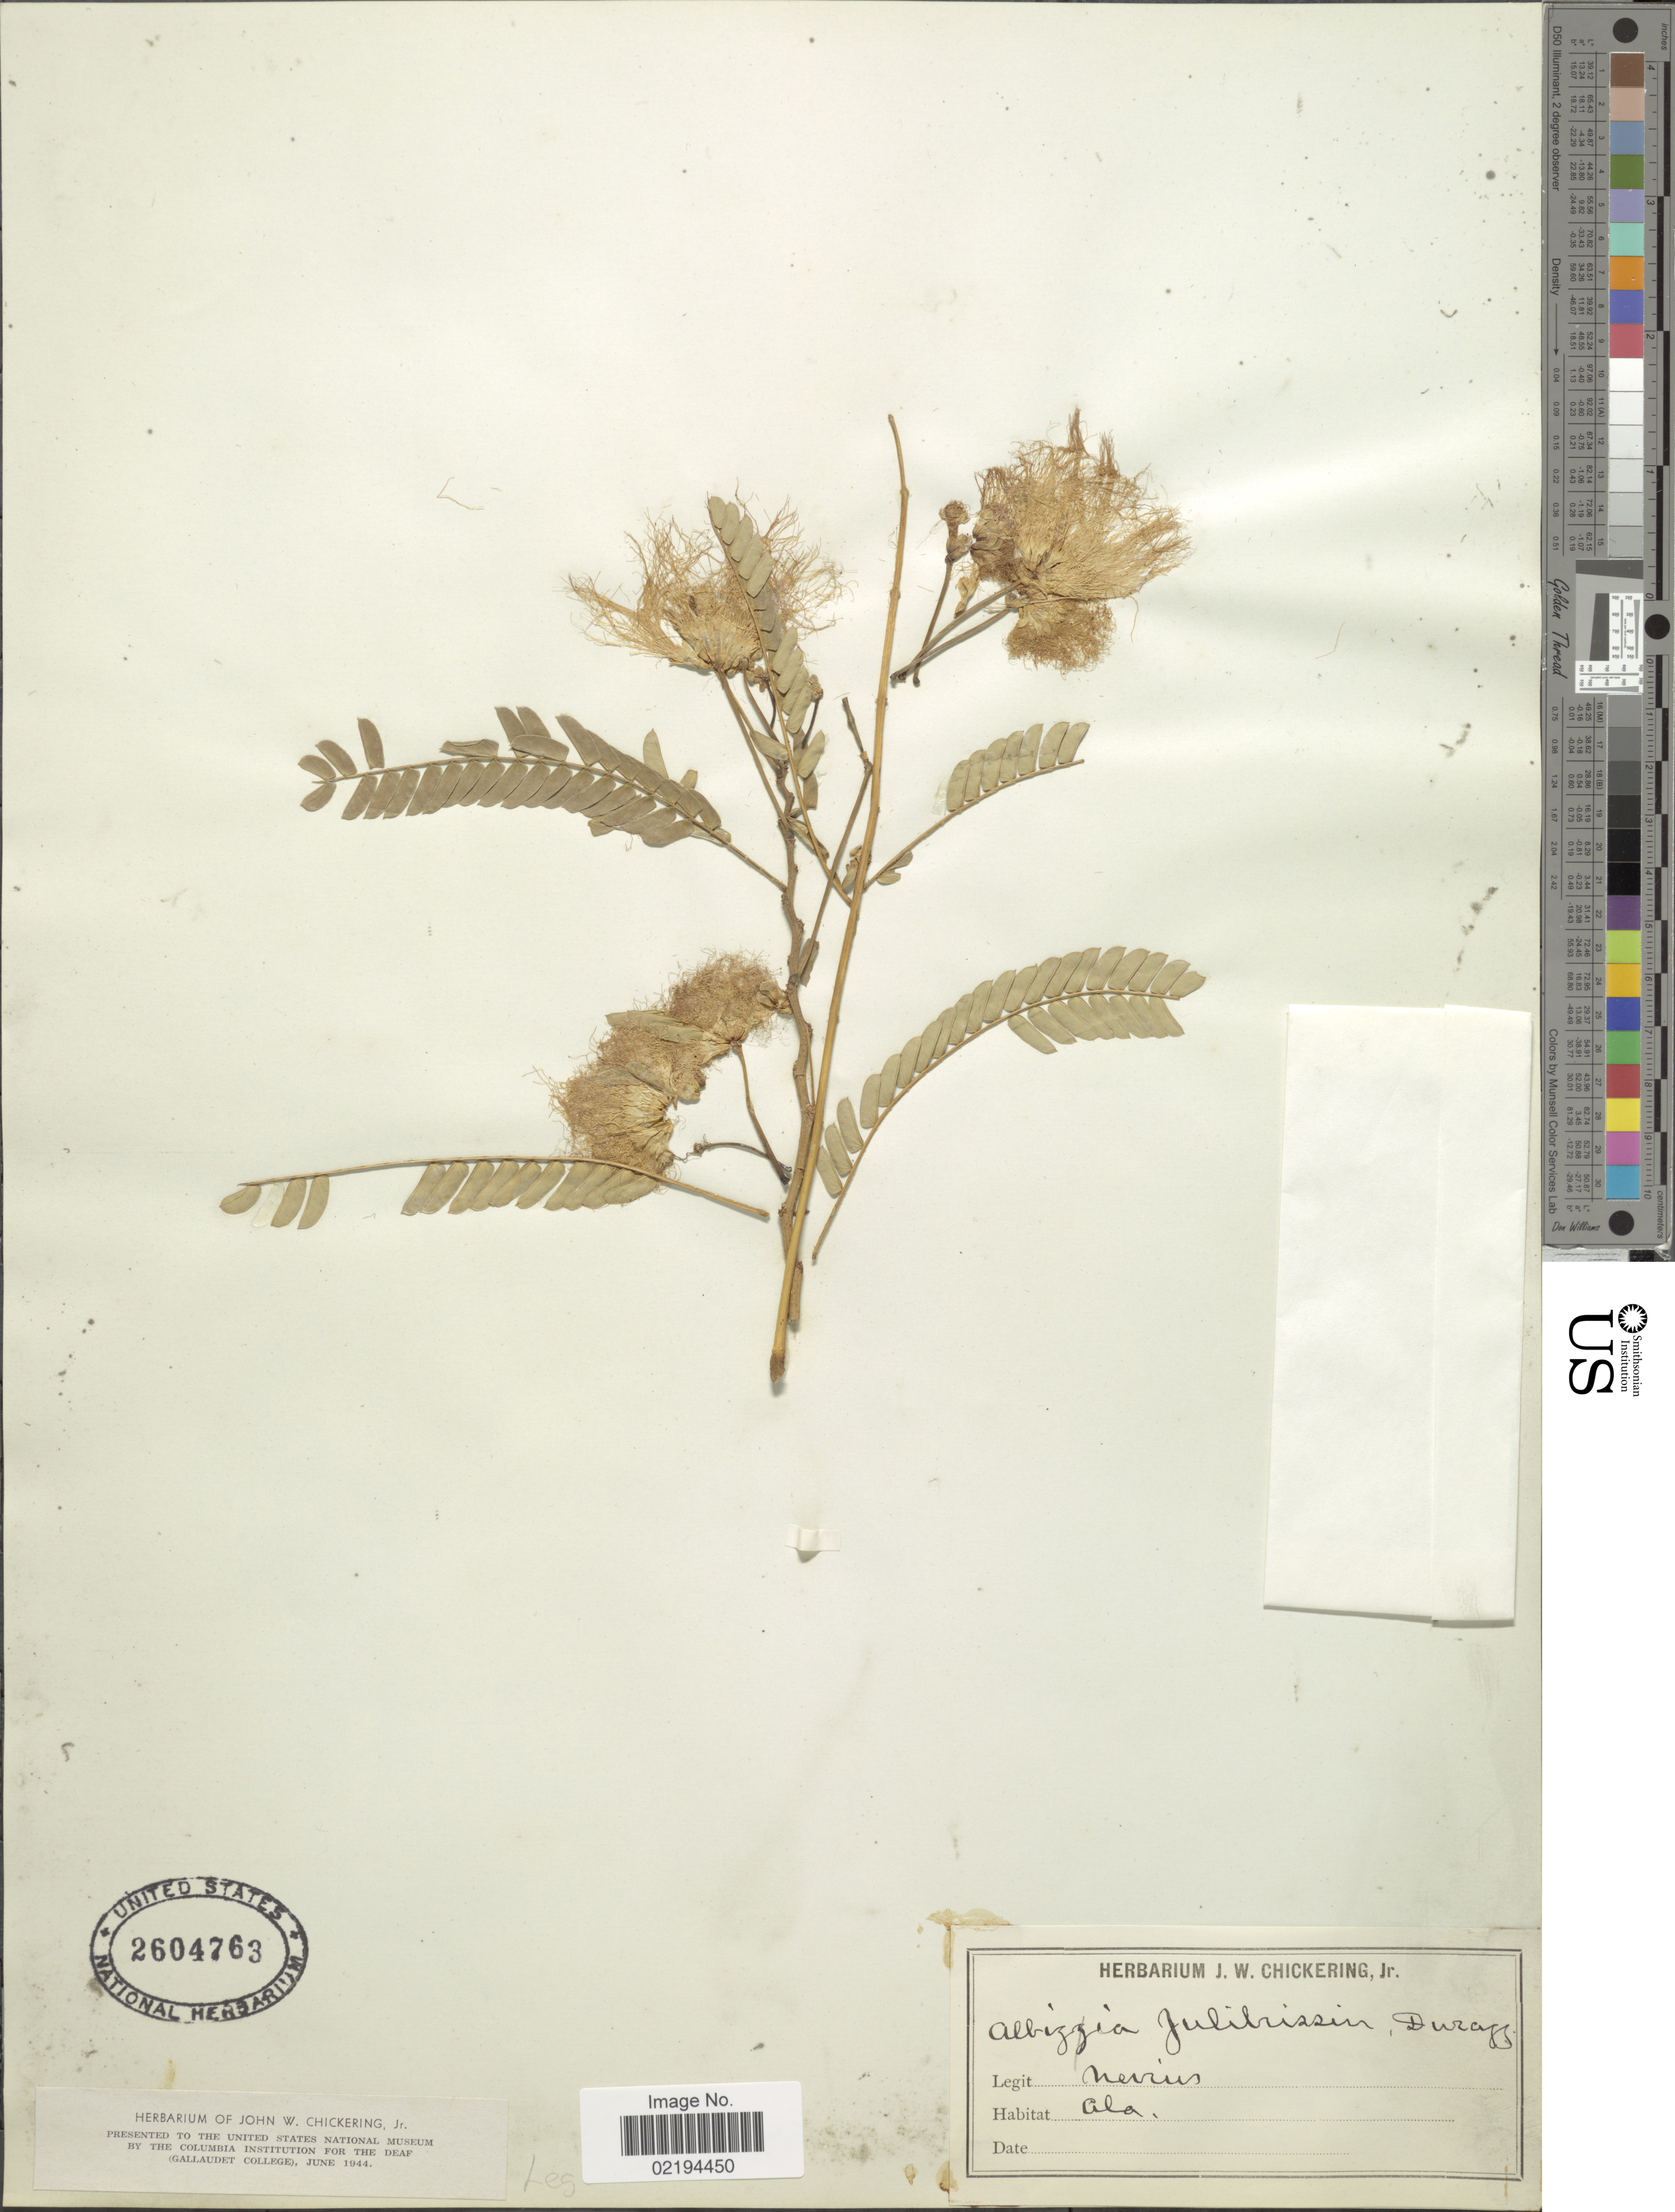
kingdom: Plantae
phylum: Tracheophyta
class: Magnoliopsida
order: Fabales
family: Fabaceae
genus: Albizia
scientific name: Albizia julibrissin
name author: Durazz.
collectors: R. Nevius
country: United States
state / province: Alabama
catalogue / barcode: US 2604763